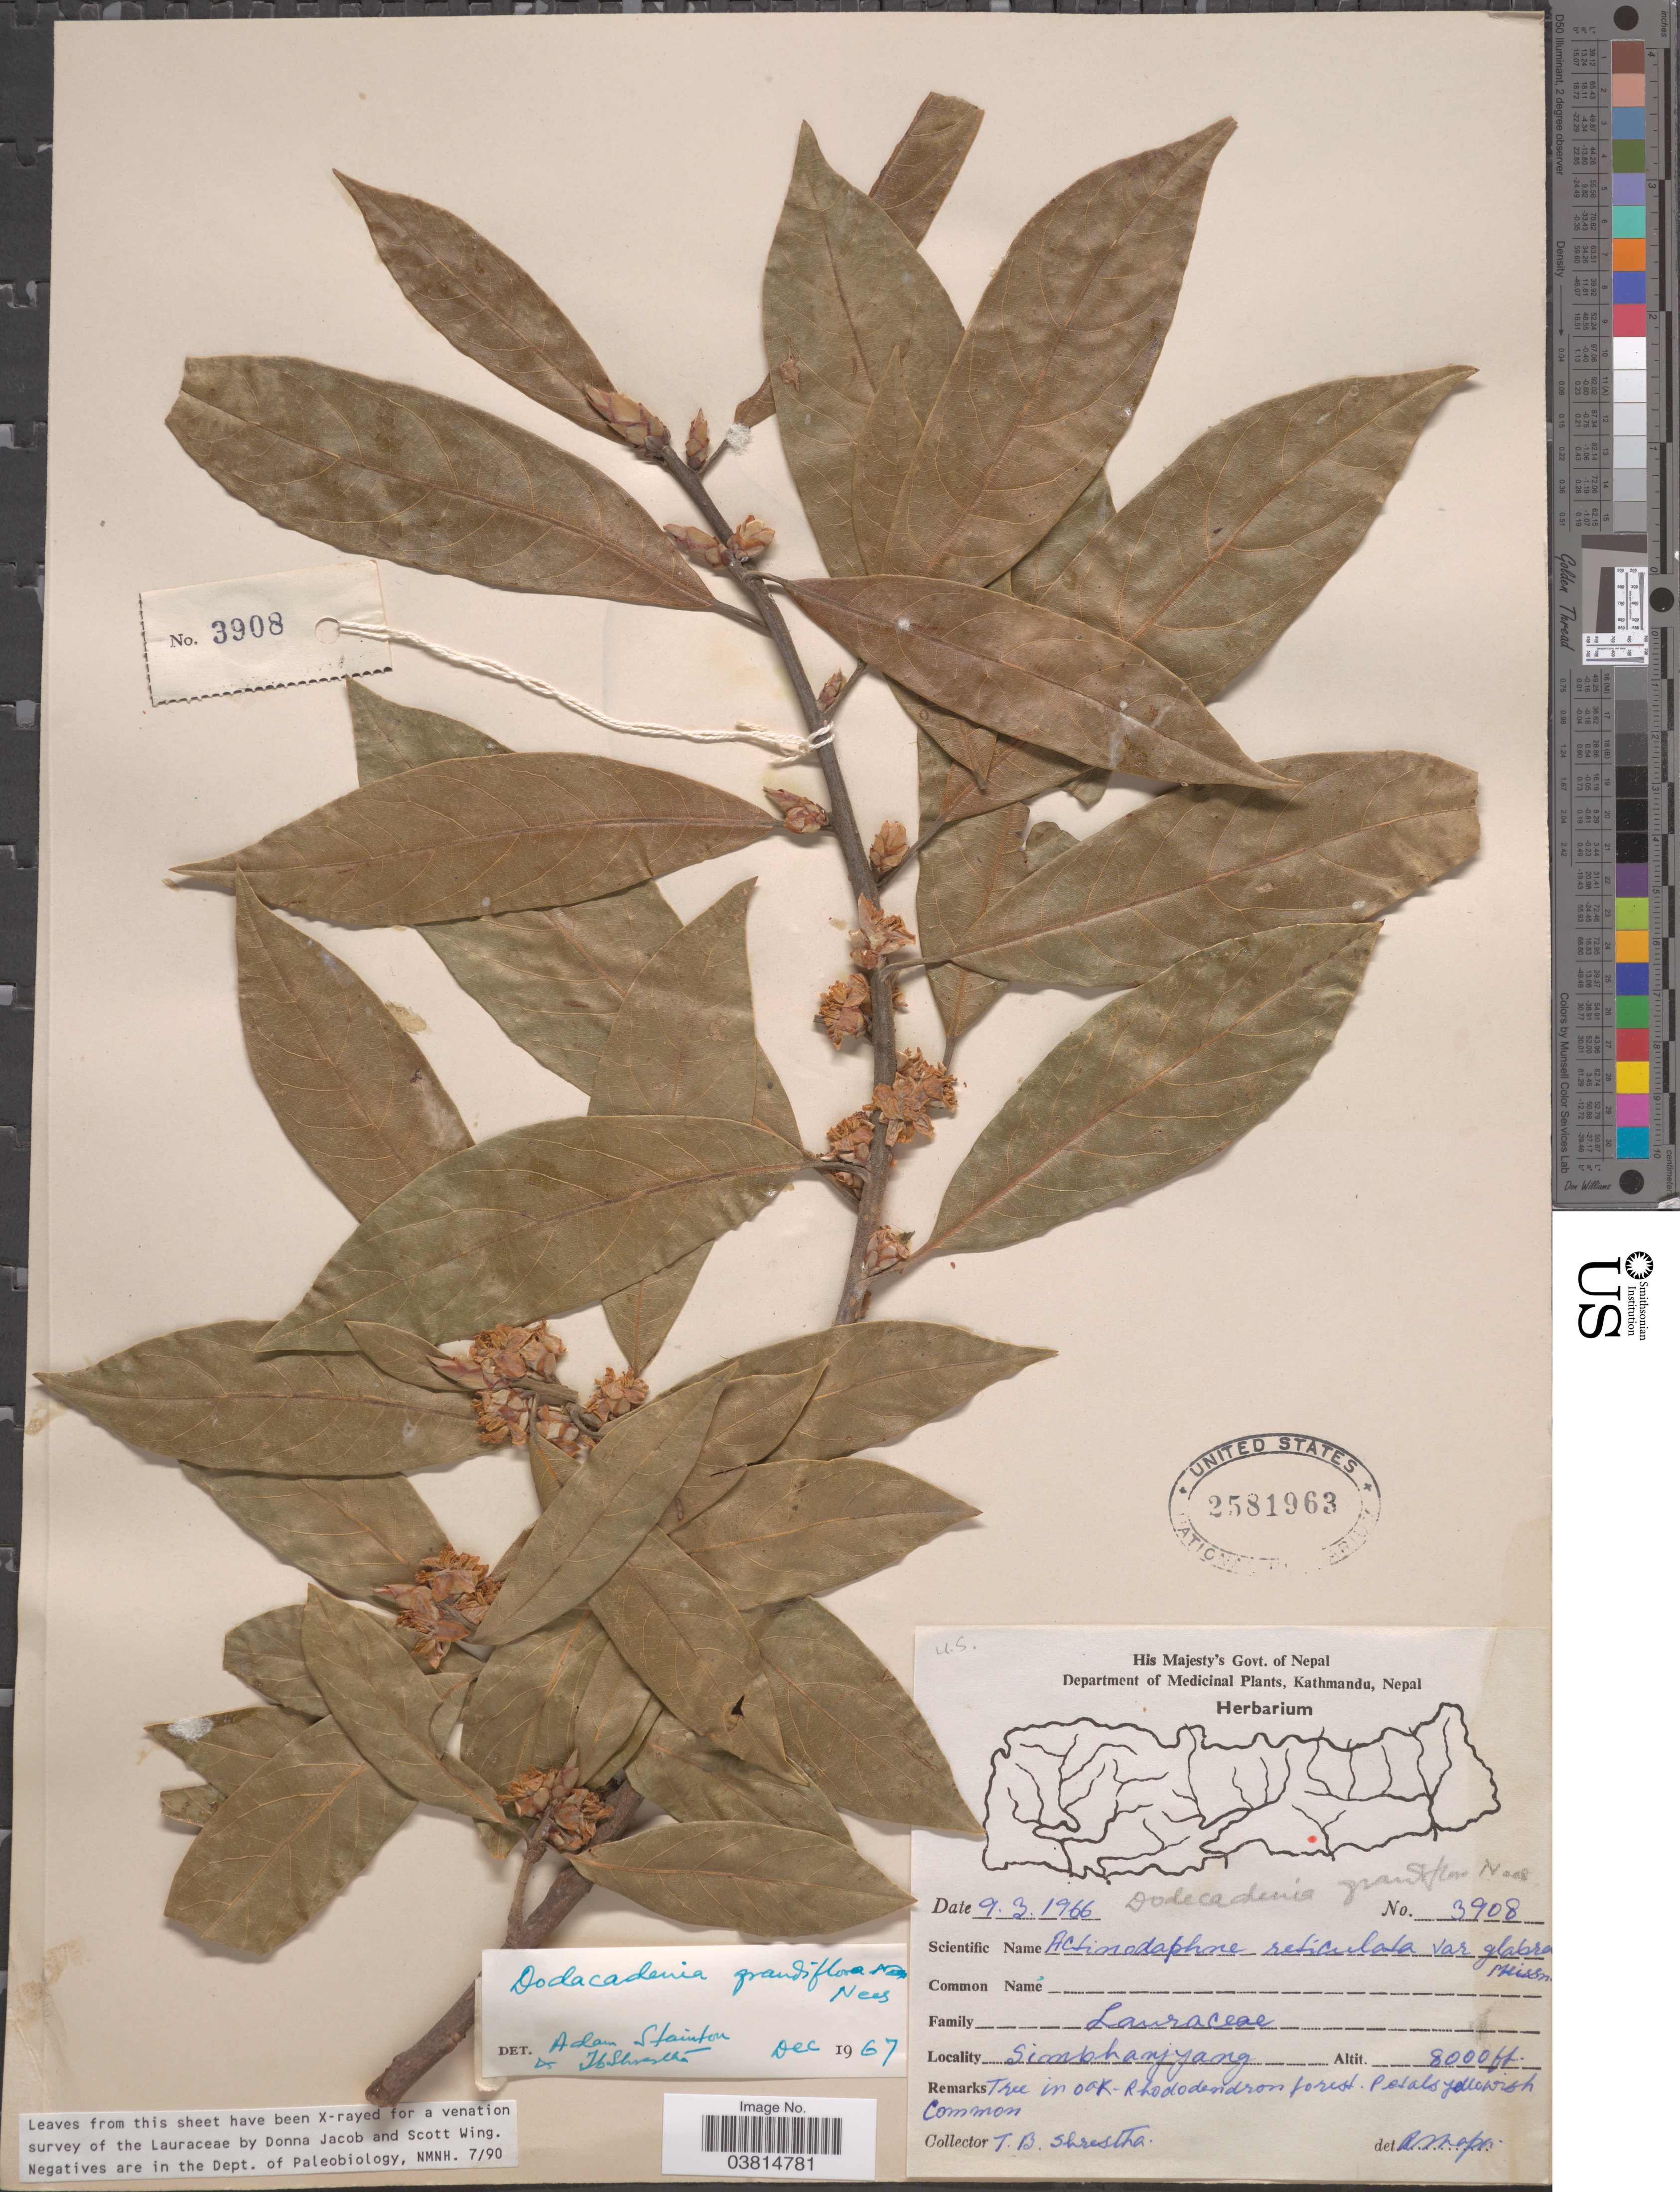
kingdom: Plantae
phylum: Tracheophyta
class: Magnoliopsida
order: Laurales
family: Lauraceae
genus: Dodecadenia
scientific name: Dodecadenia grandiflora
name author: Nees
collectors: T. B. Shrestha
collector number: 3908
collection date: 1966-03-09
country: Nepal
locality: Simbhanjyang.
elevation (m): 2438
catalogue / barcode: US 2581963